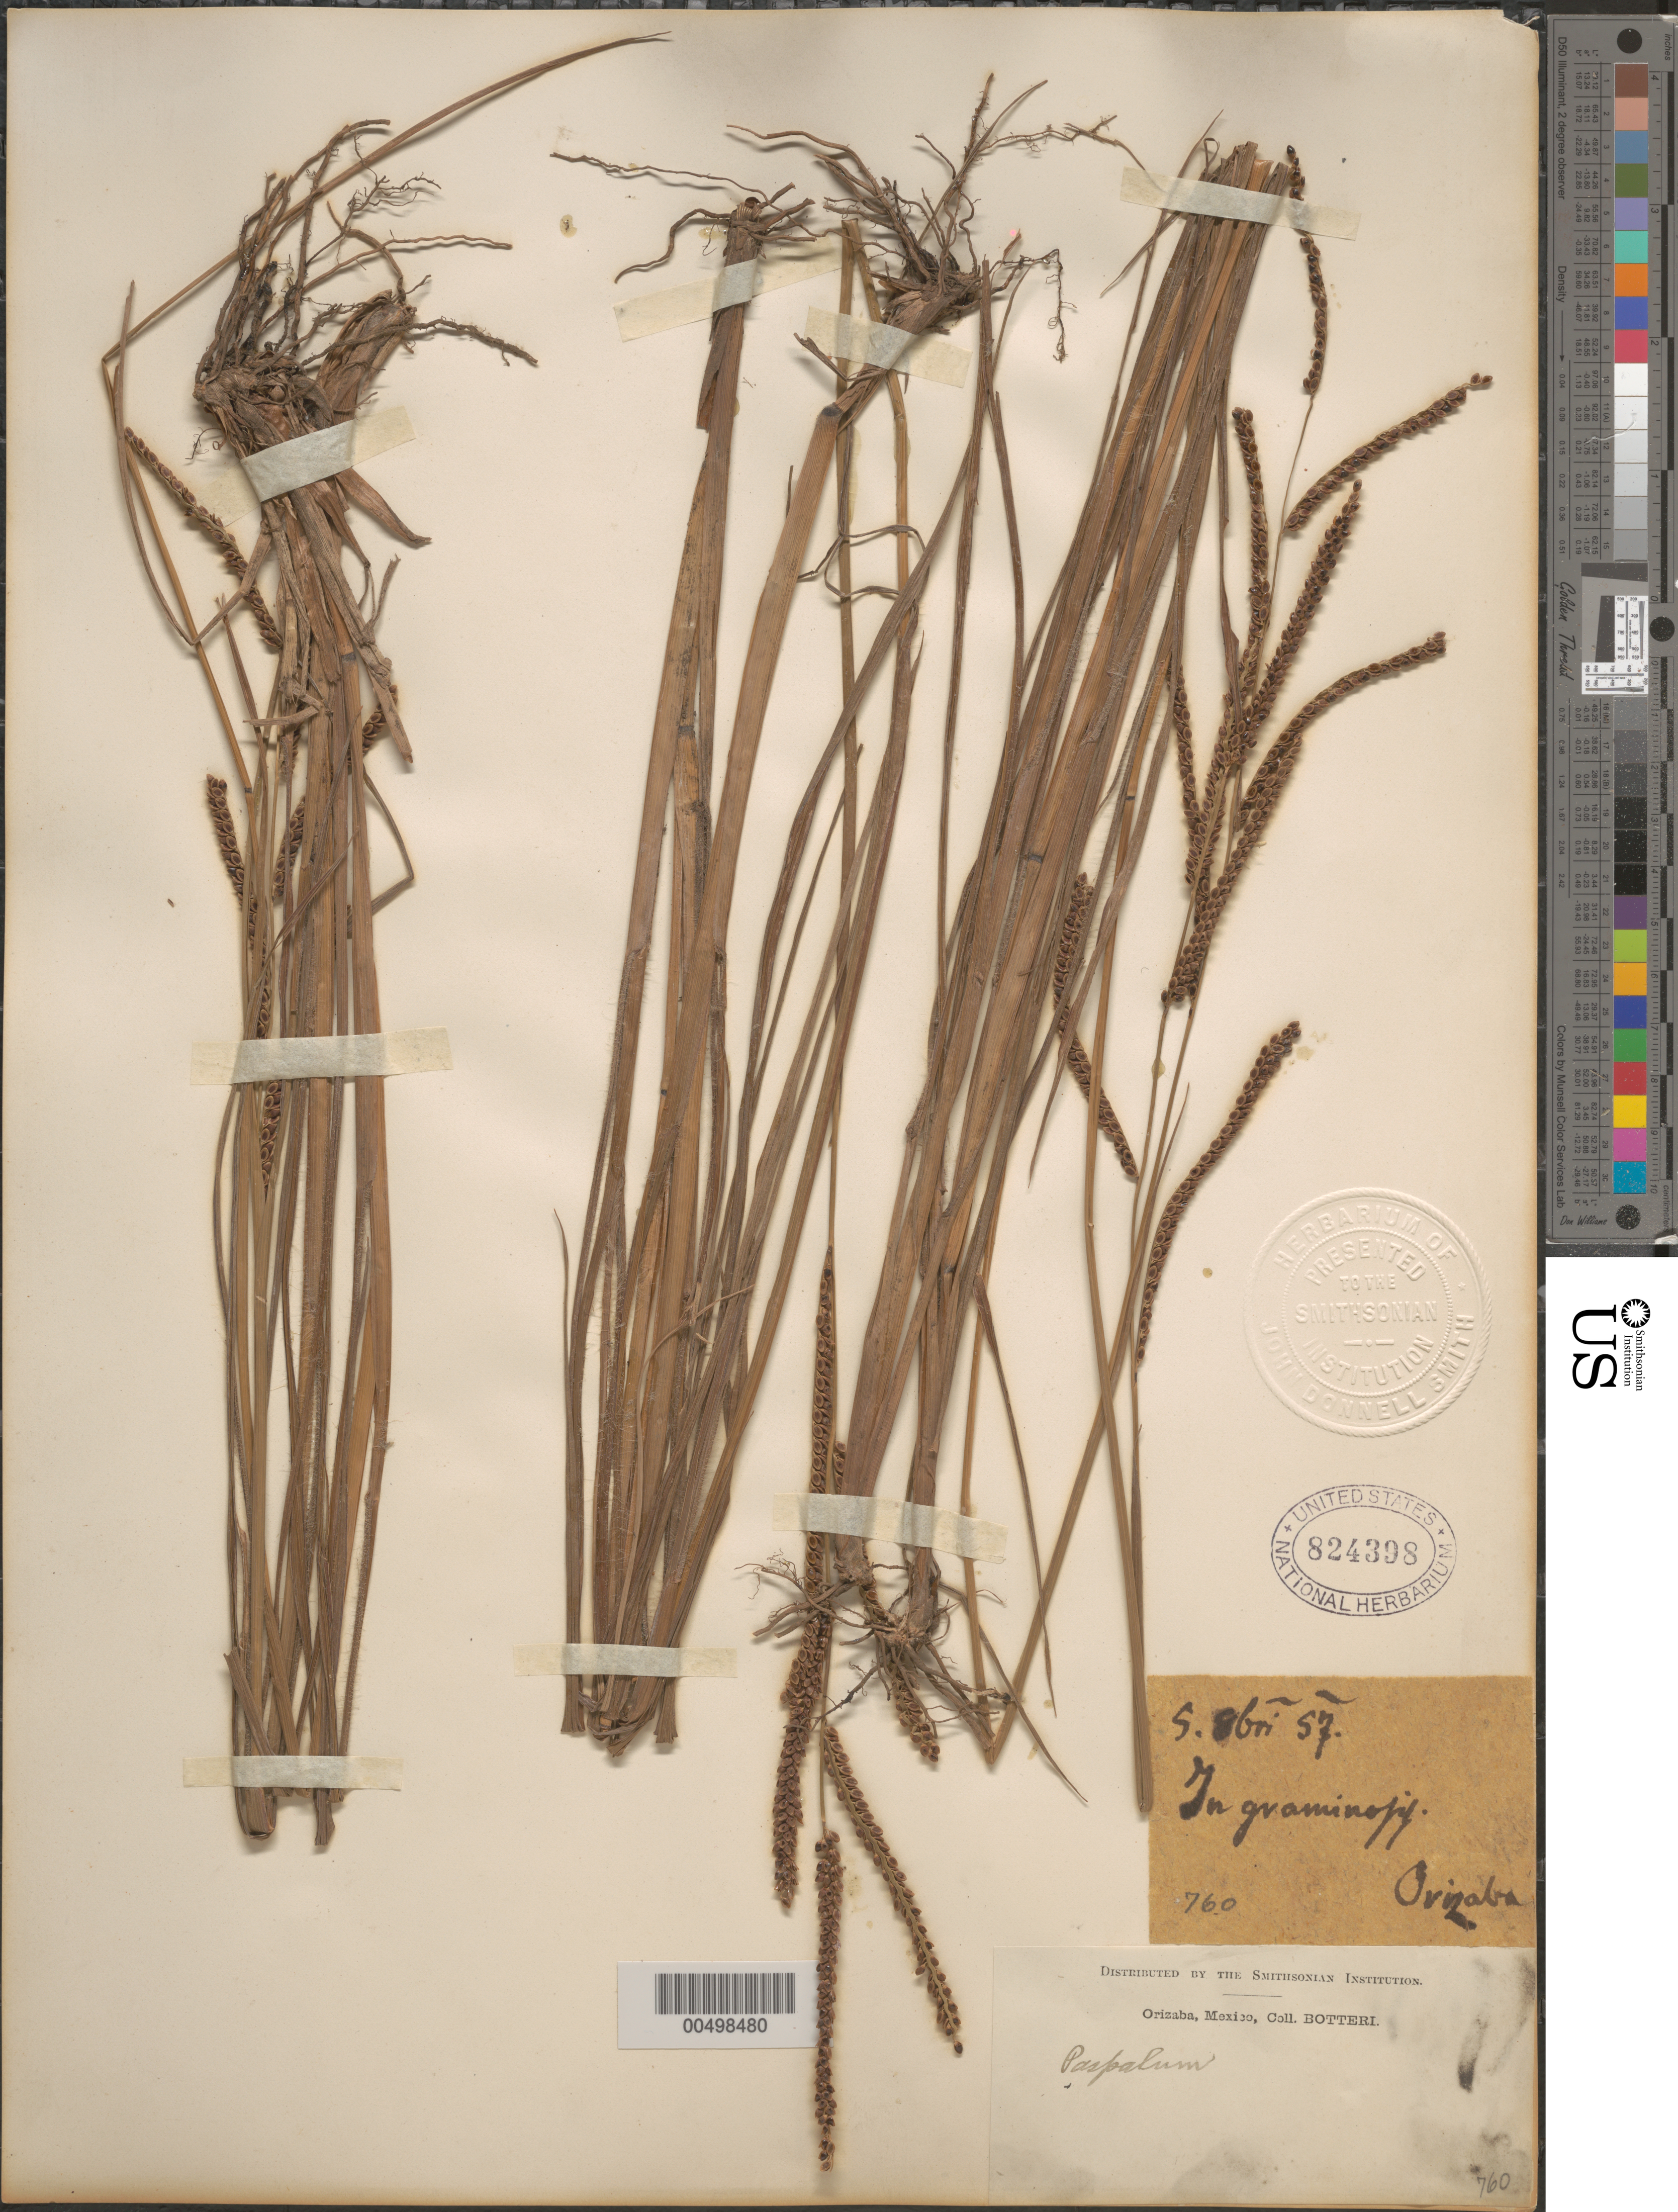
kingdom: Plantae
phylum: Tracheophyta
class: Liliopsida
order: Poales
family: Poaceae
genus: Paspalum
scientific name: Paspalum plicatulum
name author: Michx.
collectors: -. Botteri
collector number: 760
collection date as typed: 5 Apr 1857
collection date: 1857-04-05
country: Mexico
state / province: Veracruz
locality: Orizaba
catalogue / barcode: US 824398